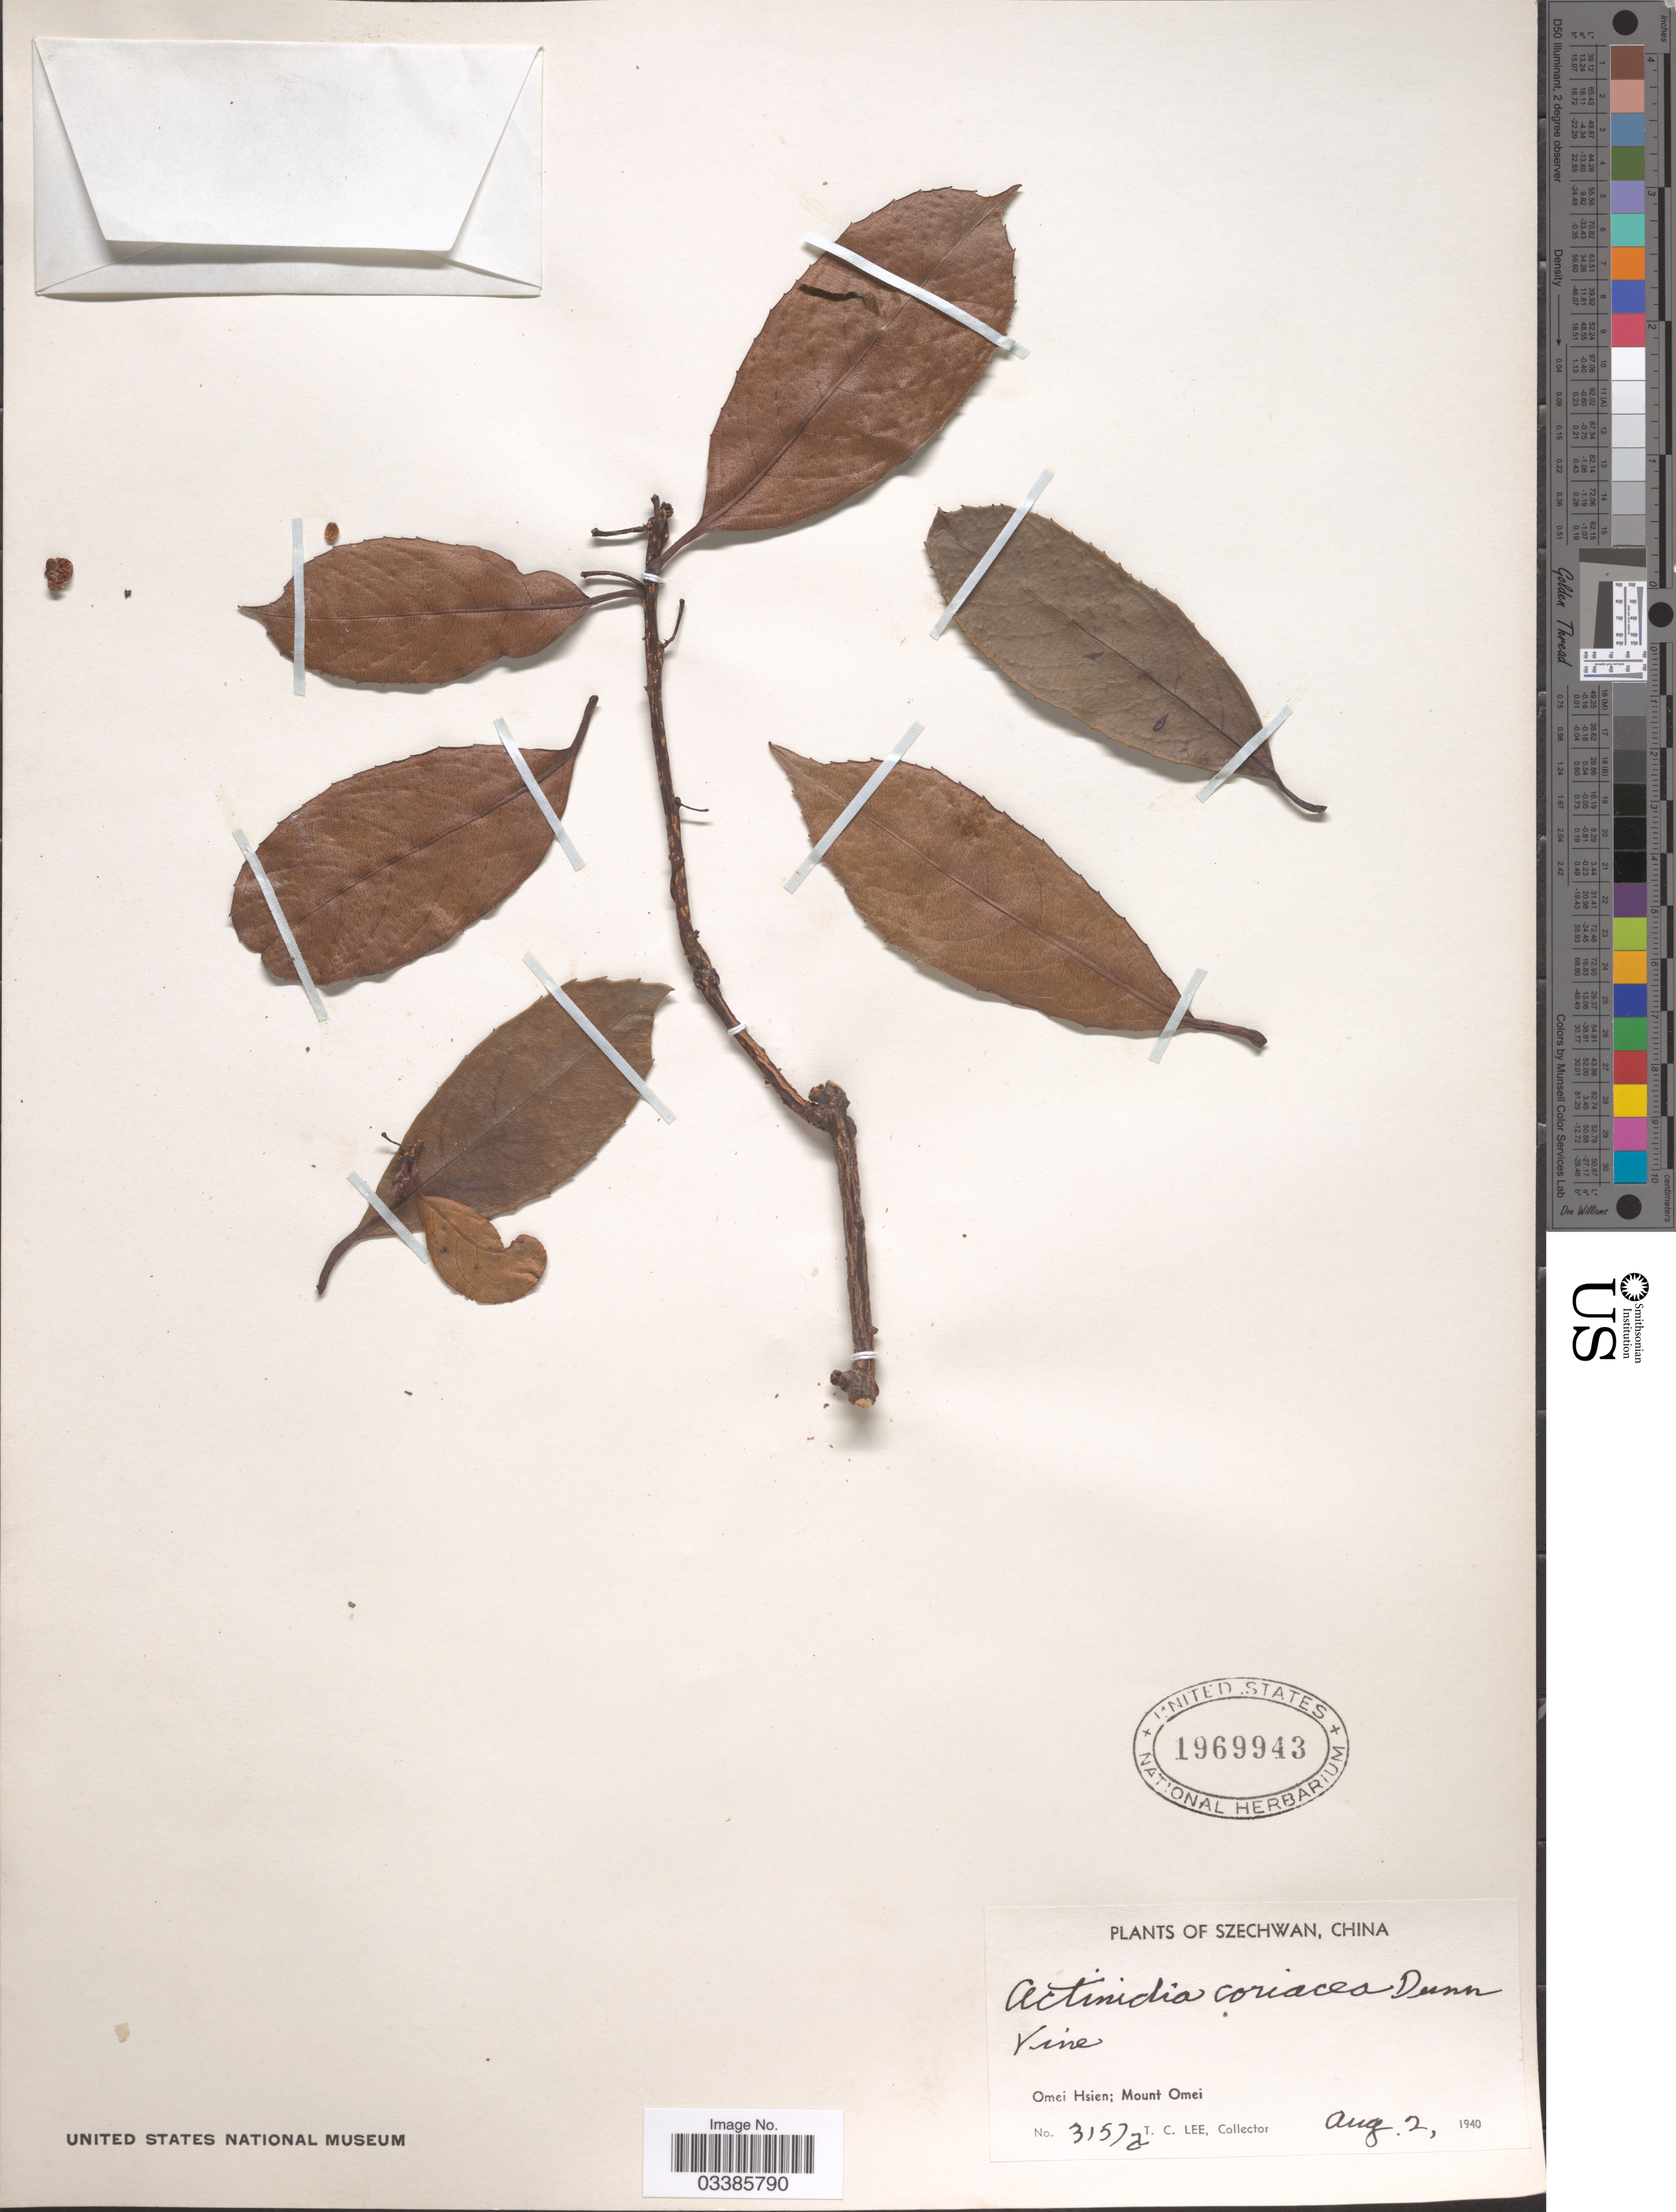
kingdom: Plantae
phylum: Tracheophyta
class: Magnoliopsida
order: Ericales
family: Actinidiaceae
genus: Actinidia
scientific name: Actinidia coriacea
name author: (Finet & Gagnep.) Dunn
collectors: T. Lee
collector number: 3157 a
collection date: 1940-08-02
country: China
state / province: Sichuan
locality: Szechwan. Omei Hsien; Mount Omei.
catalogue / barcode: US 1969943